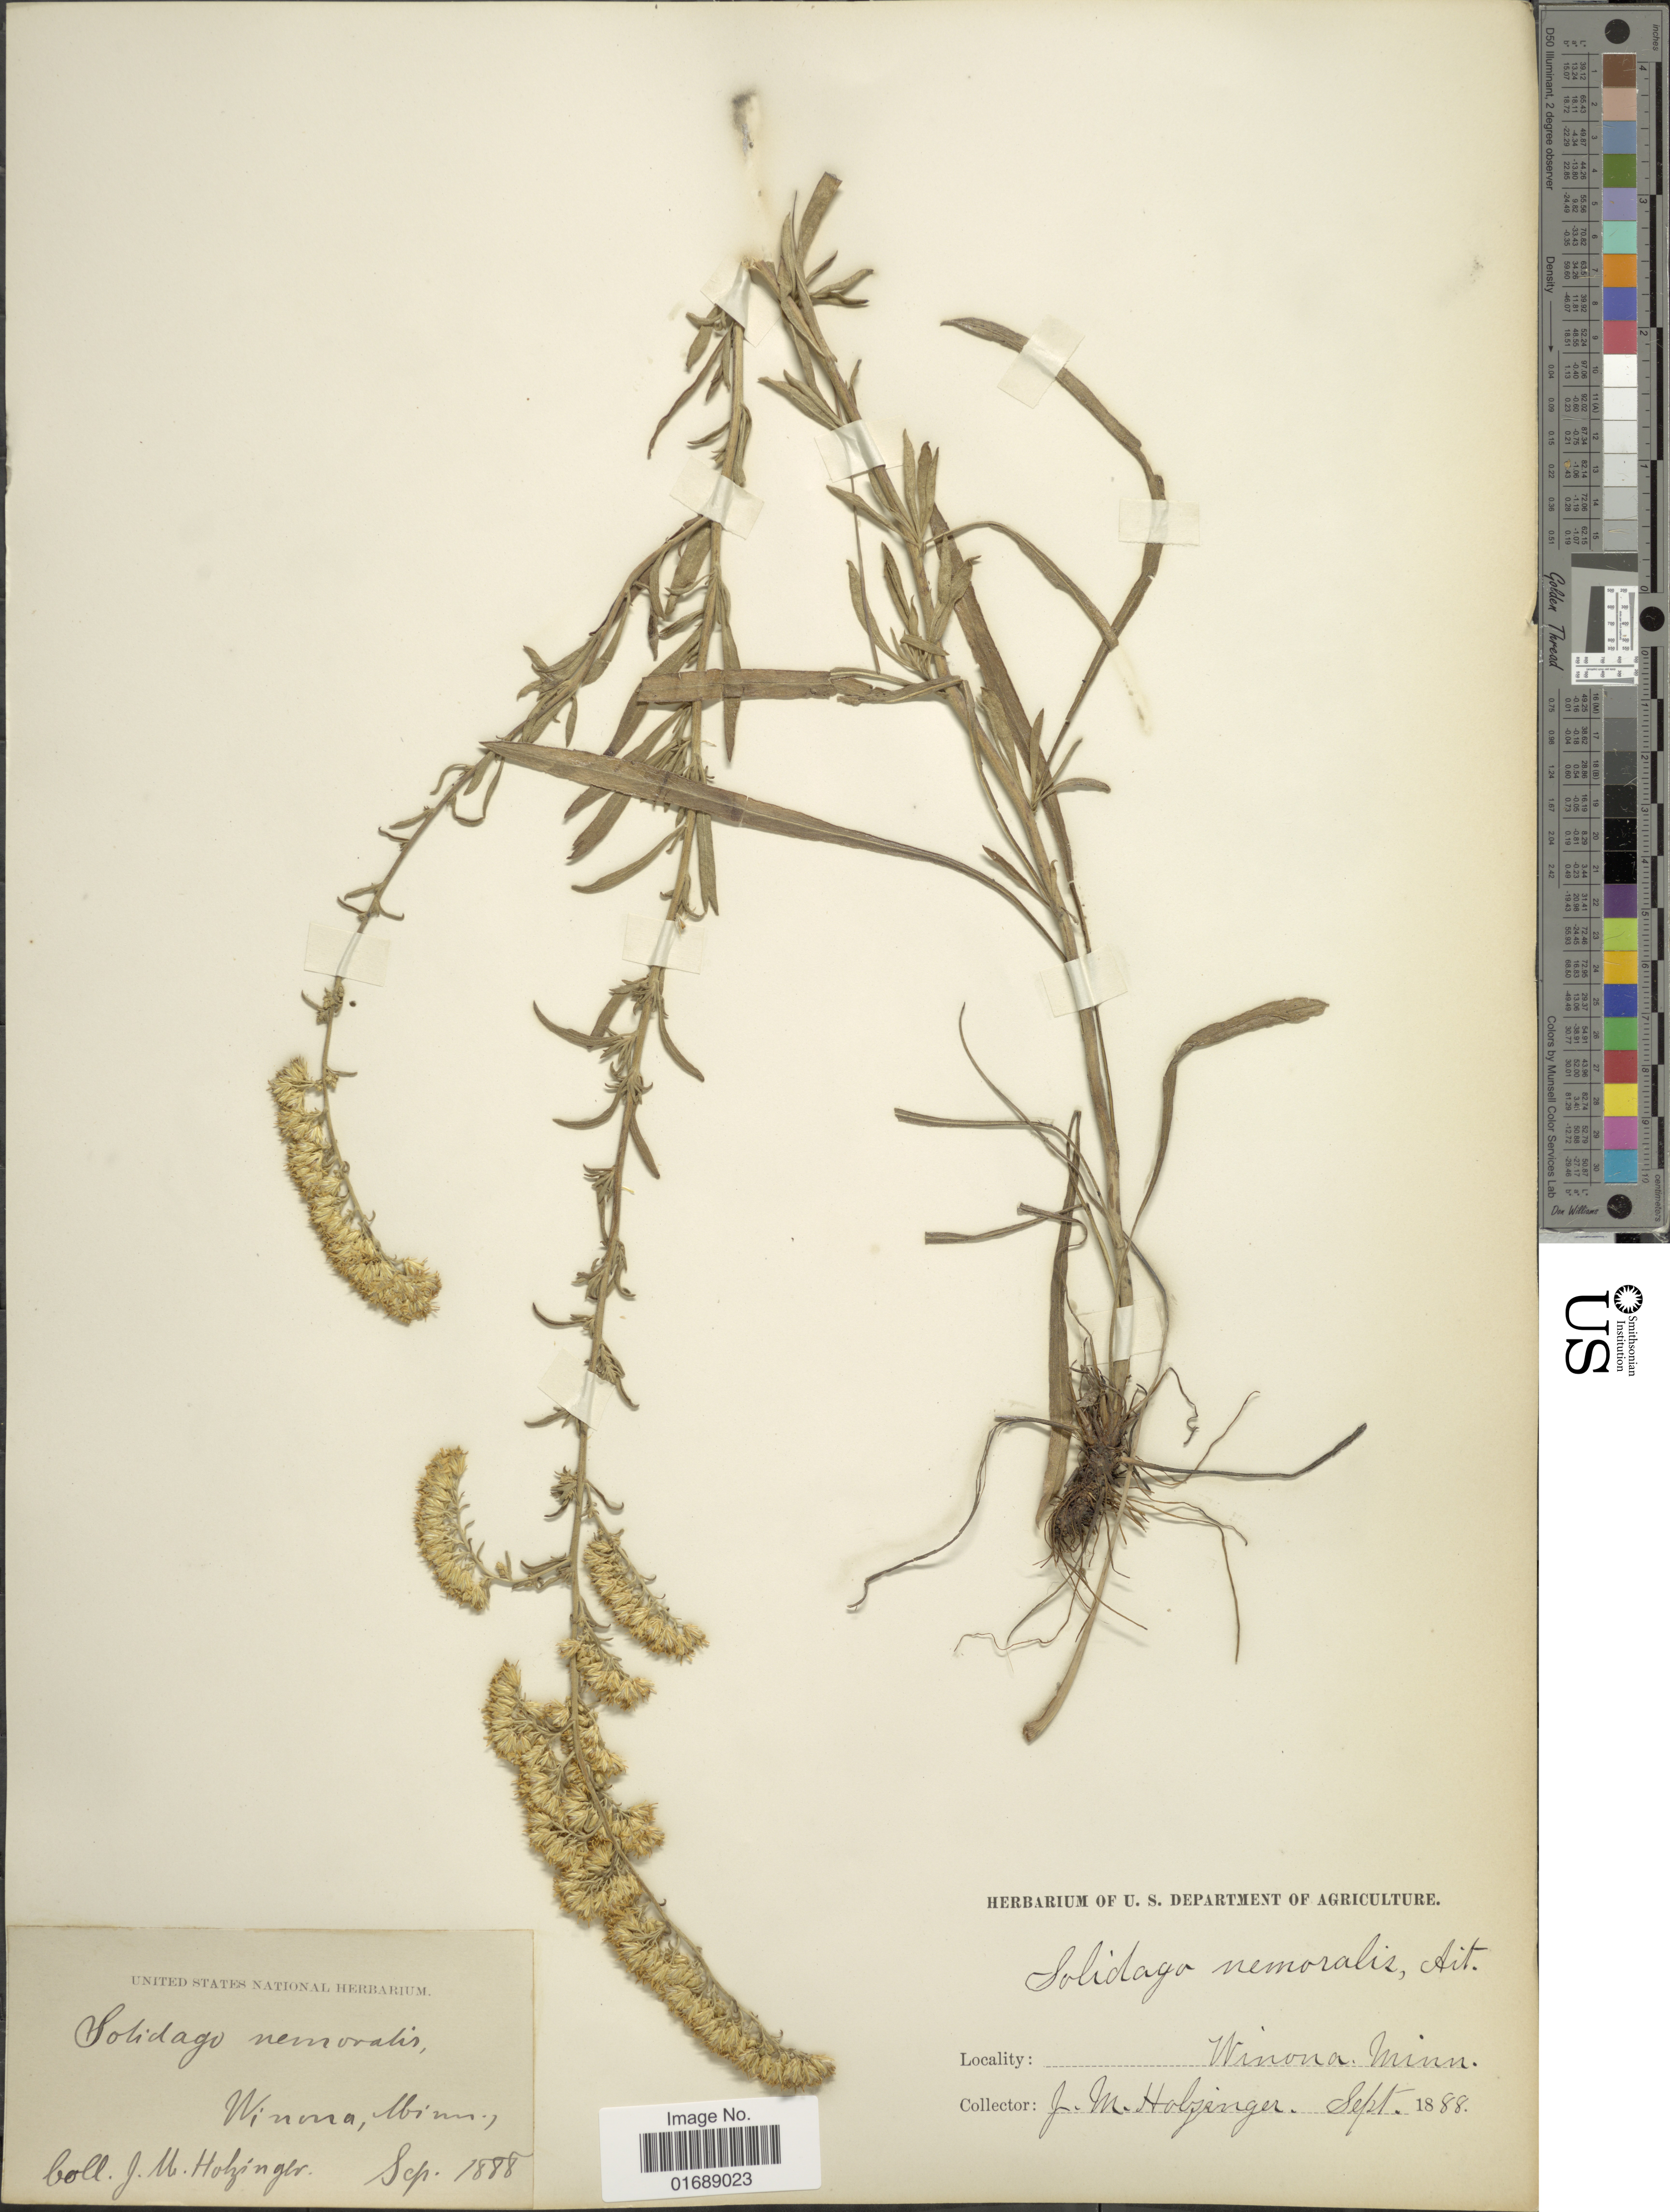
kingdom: Plantae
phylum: Tracheophyta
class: Magnoliopsida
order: Asterales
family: Asteraceae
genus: Solidago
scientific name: Solidago nemoralis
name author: Aiton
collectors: J. M. Holzinger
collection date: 1888-09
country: United States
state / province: Minnesota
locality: Winona